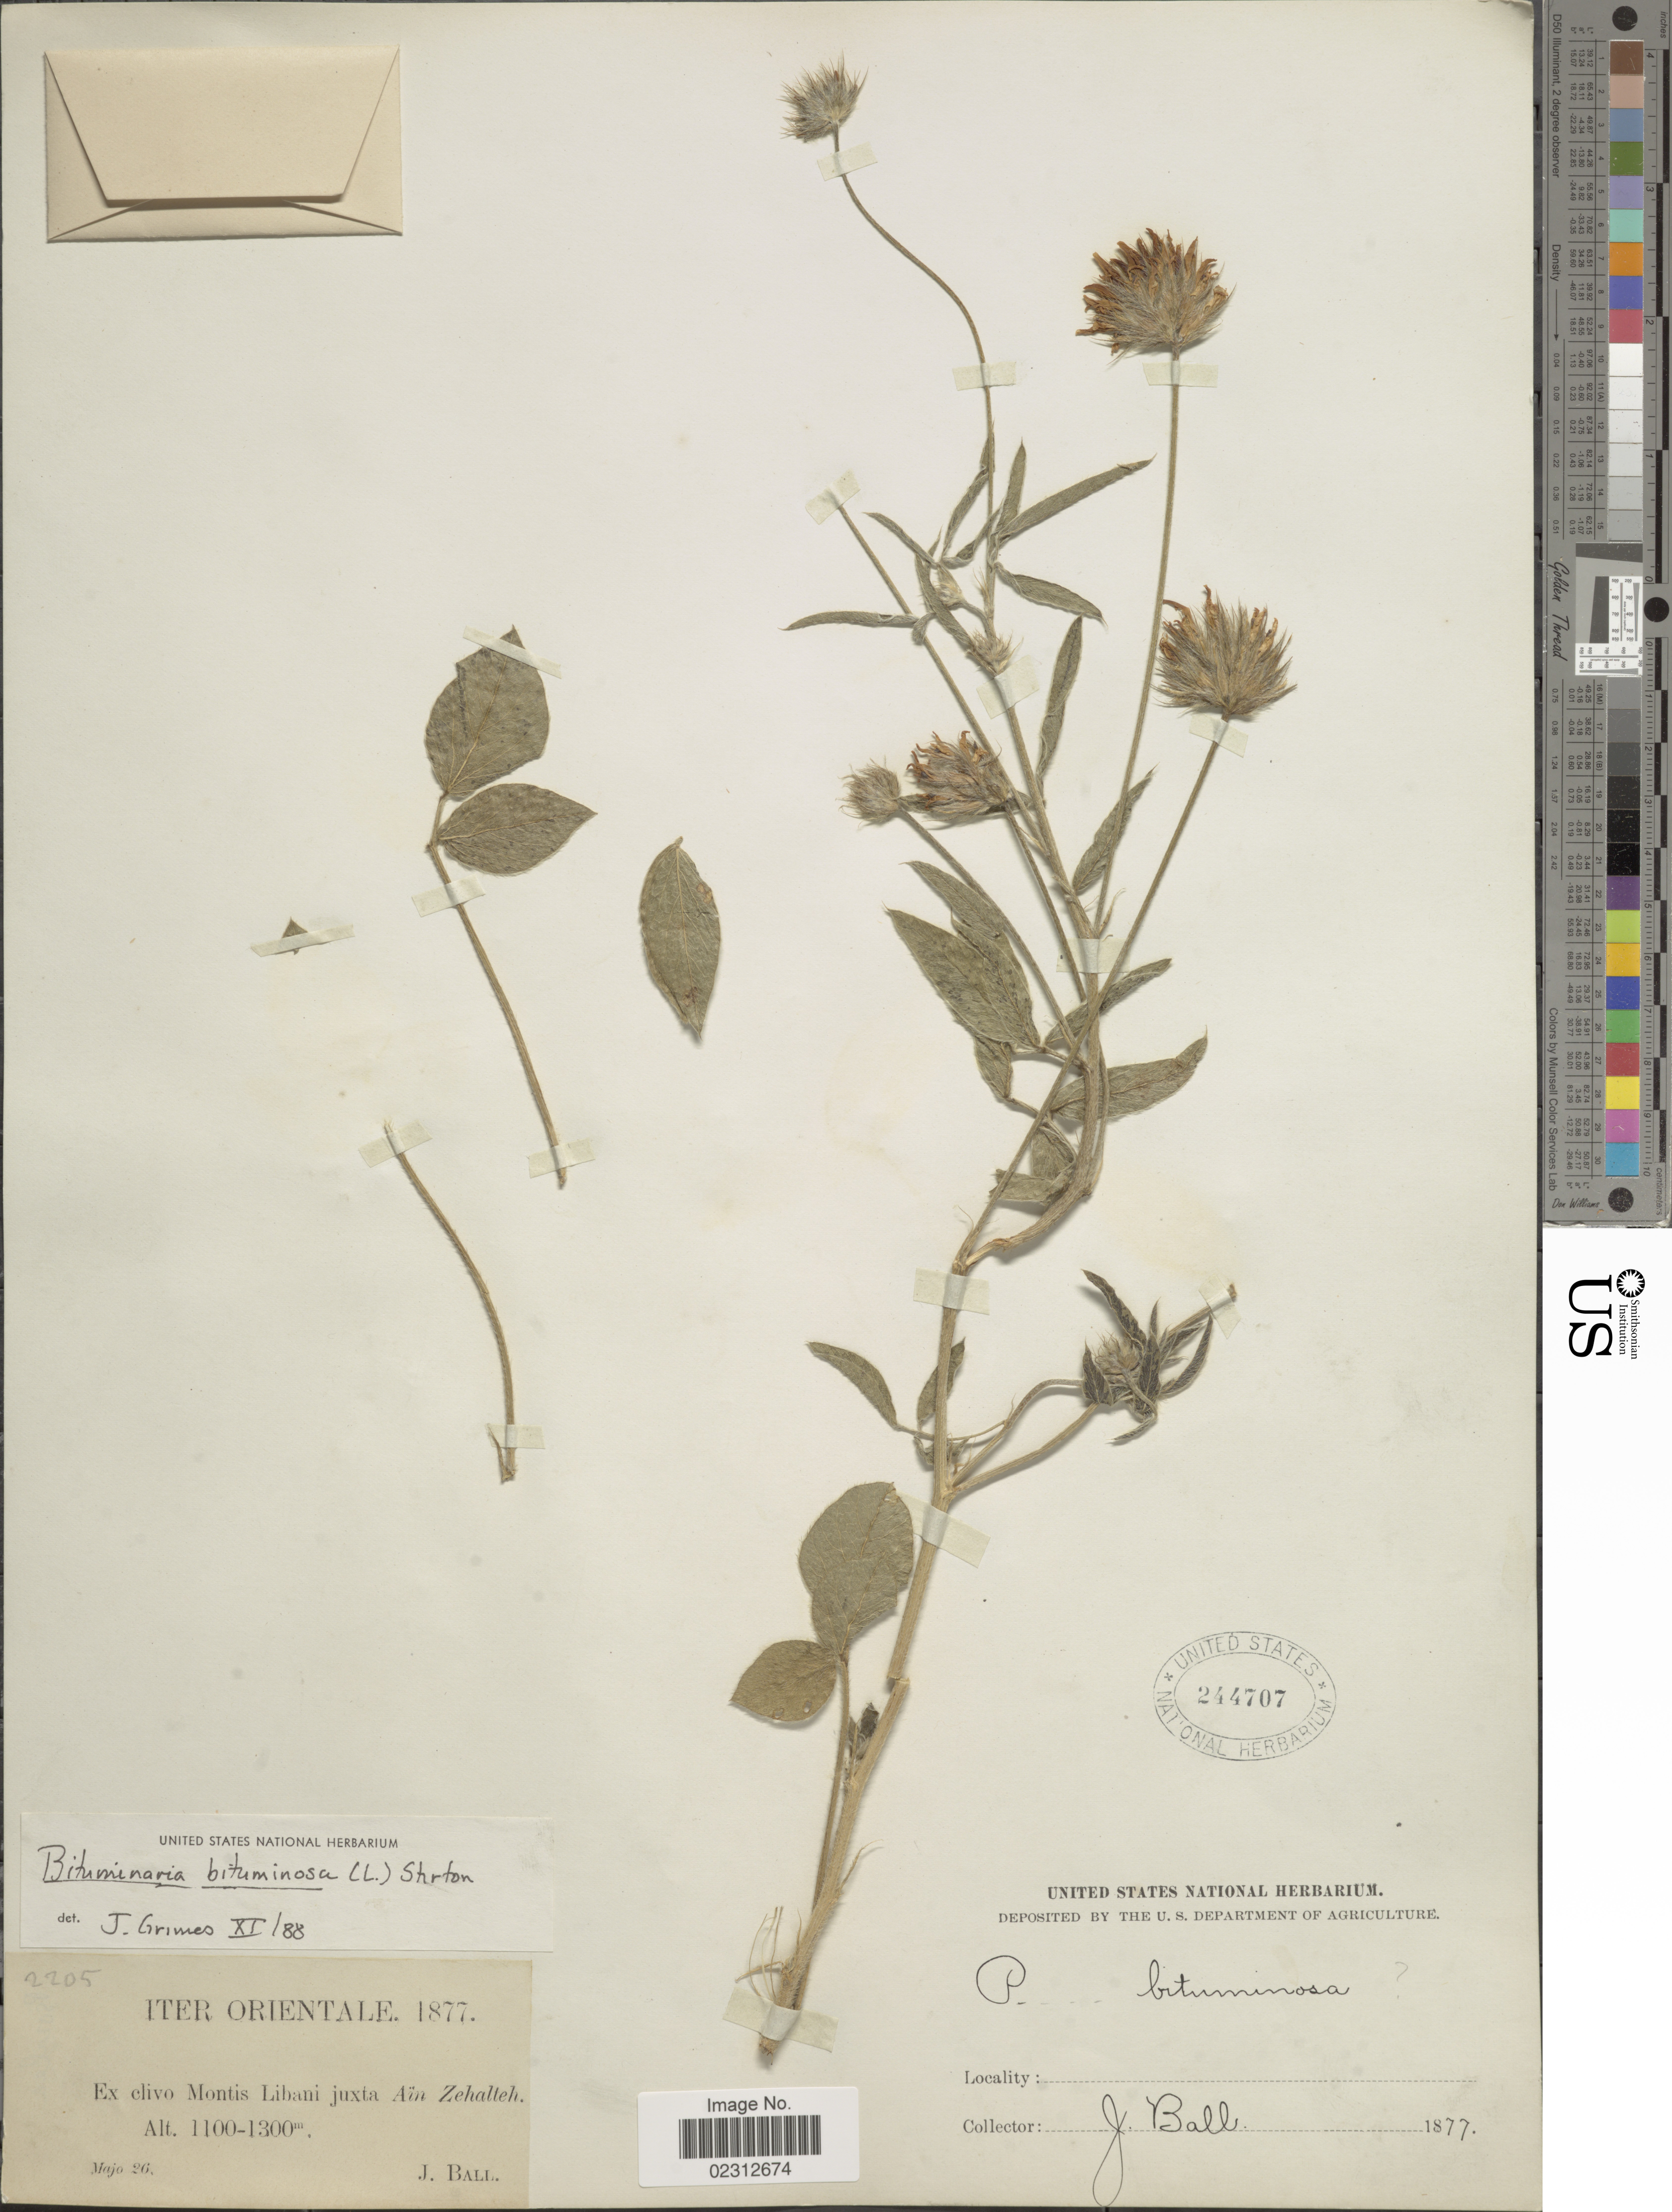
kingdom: Plantae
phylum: Tracheophyta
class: Magnoliopsida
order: Fabales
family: Fabaceae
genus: Bituminaria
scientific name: Bituminaria bituminosa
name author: (L.) C.H. Stirt.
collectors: J. Ball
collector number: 2205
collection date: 1877-05-26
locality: Iter Orientale, Clivo Montis Libani juxta Ain Zehalteh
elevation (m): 1100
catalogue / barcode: US 244707